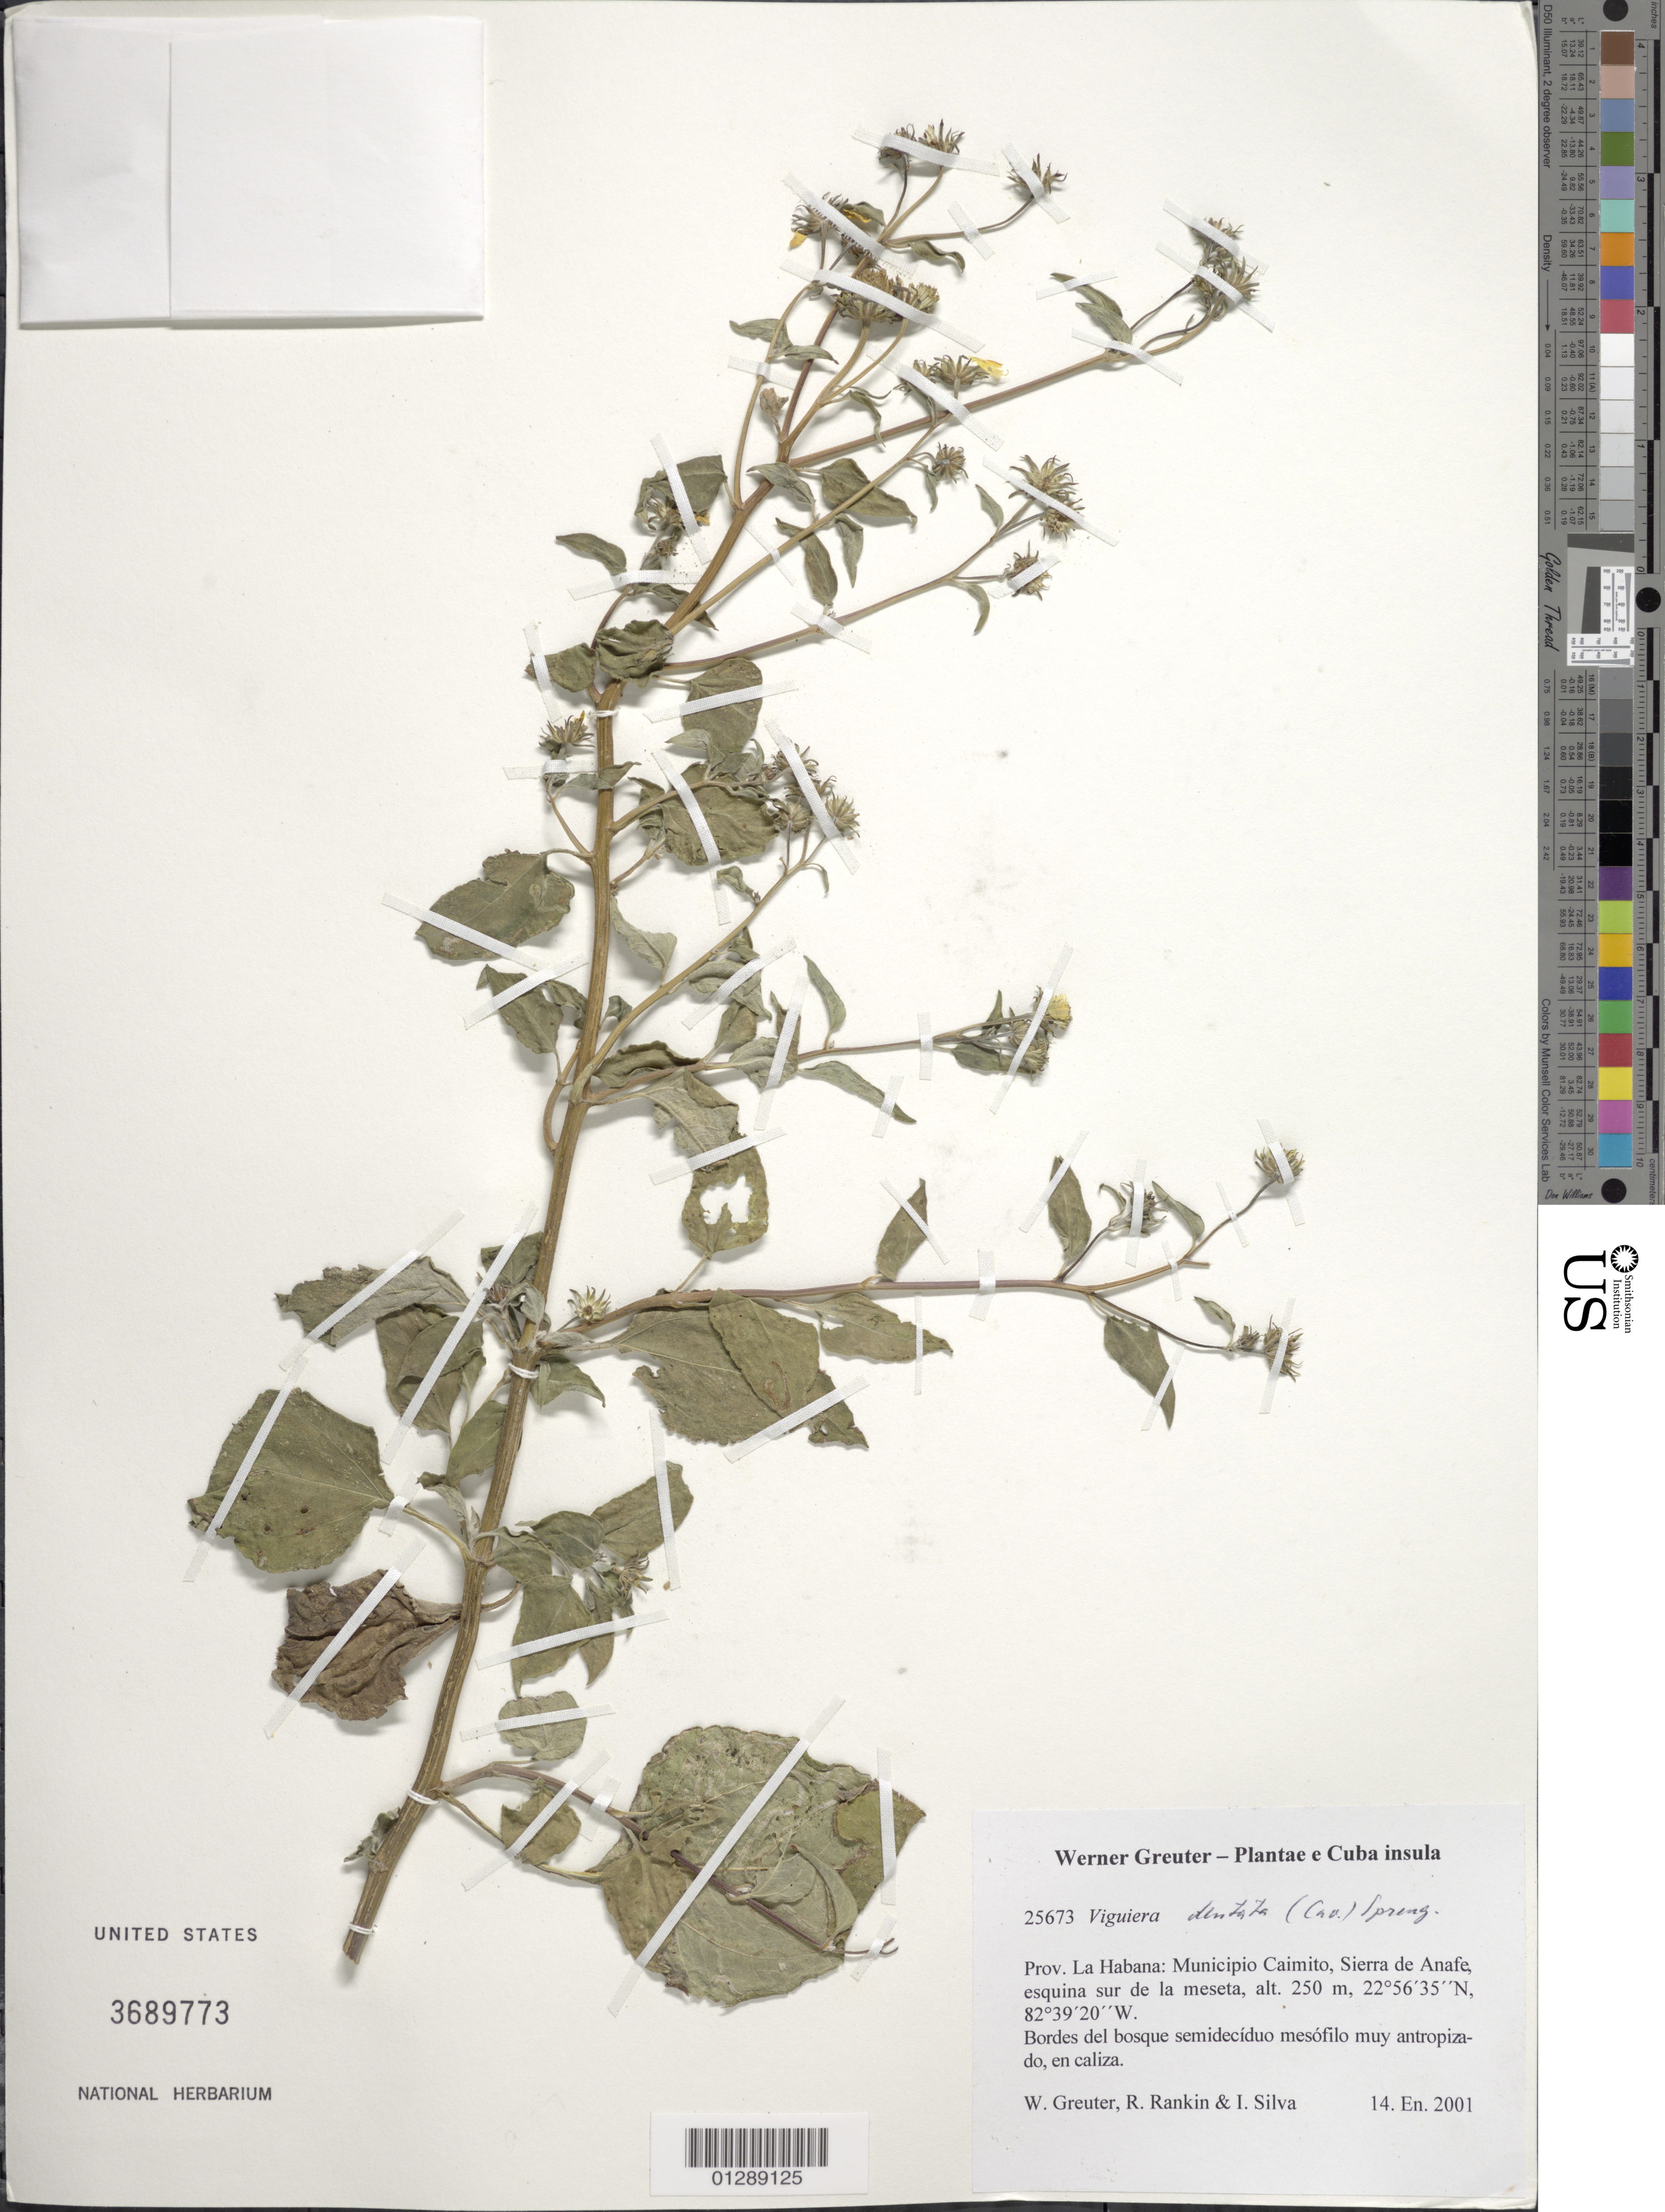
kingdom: Plantae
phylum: Tracheophyta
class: Magnoliopsida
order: Asterales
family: Asteraceae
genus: Viguiera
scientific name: Viguiera dentata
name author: (Cav.) Spreng.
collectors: W. R. Greuter, R. Rankin Rodriguez & I. Silva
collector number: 25673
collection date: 2001-01-14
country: Cuba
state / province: La Habana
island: Cuba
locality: Municipio Caimito, Sierra de Anafe, esquina sur de la meseta.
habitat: Bosque semidecíduo mesófilo muy antropizado, en caliza.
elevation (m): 250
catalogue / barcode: US 3689773